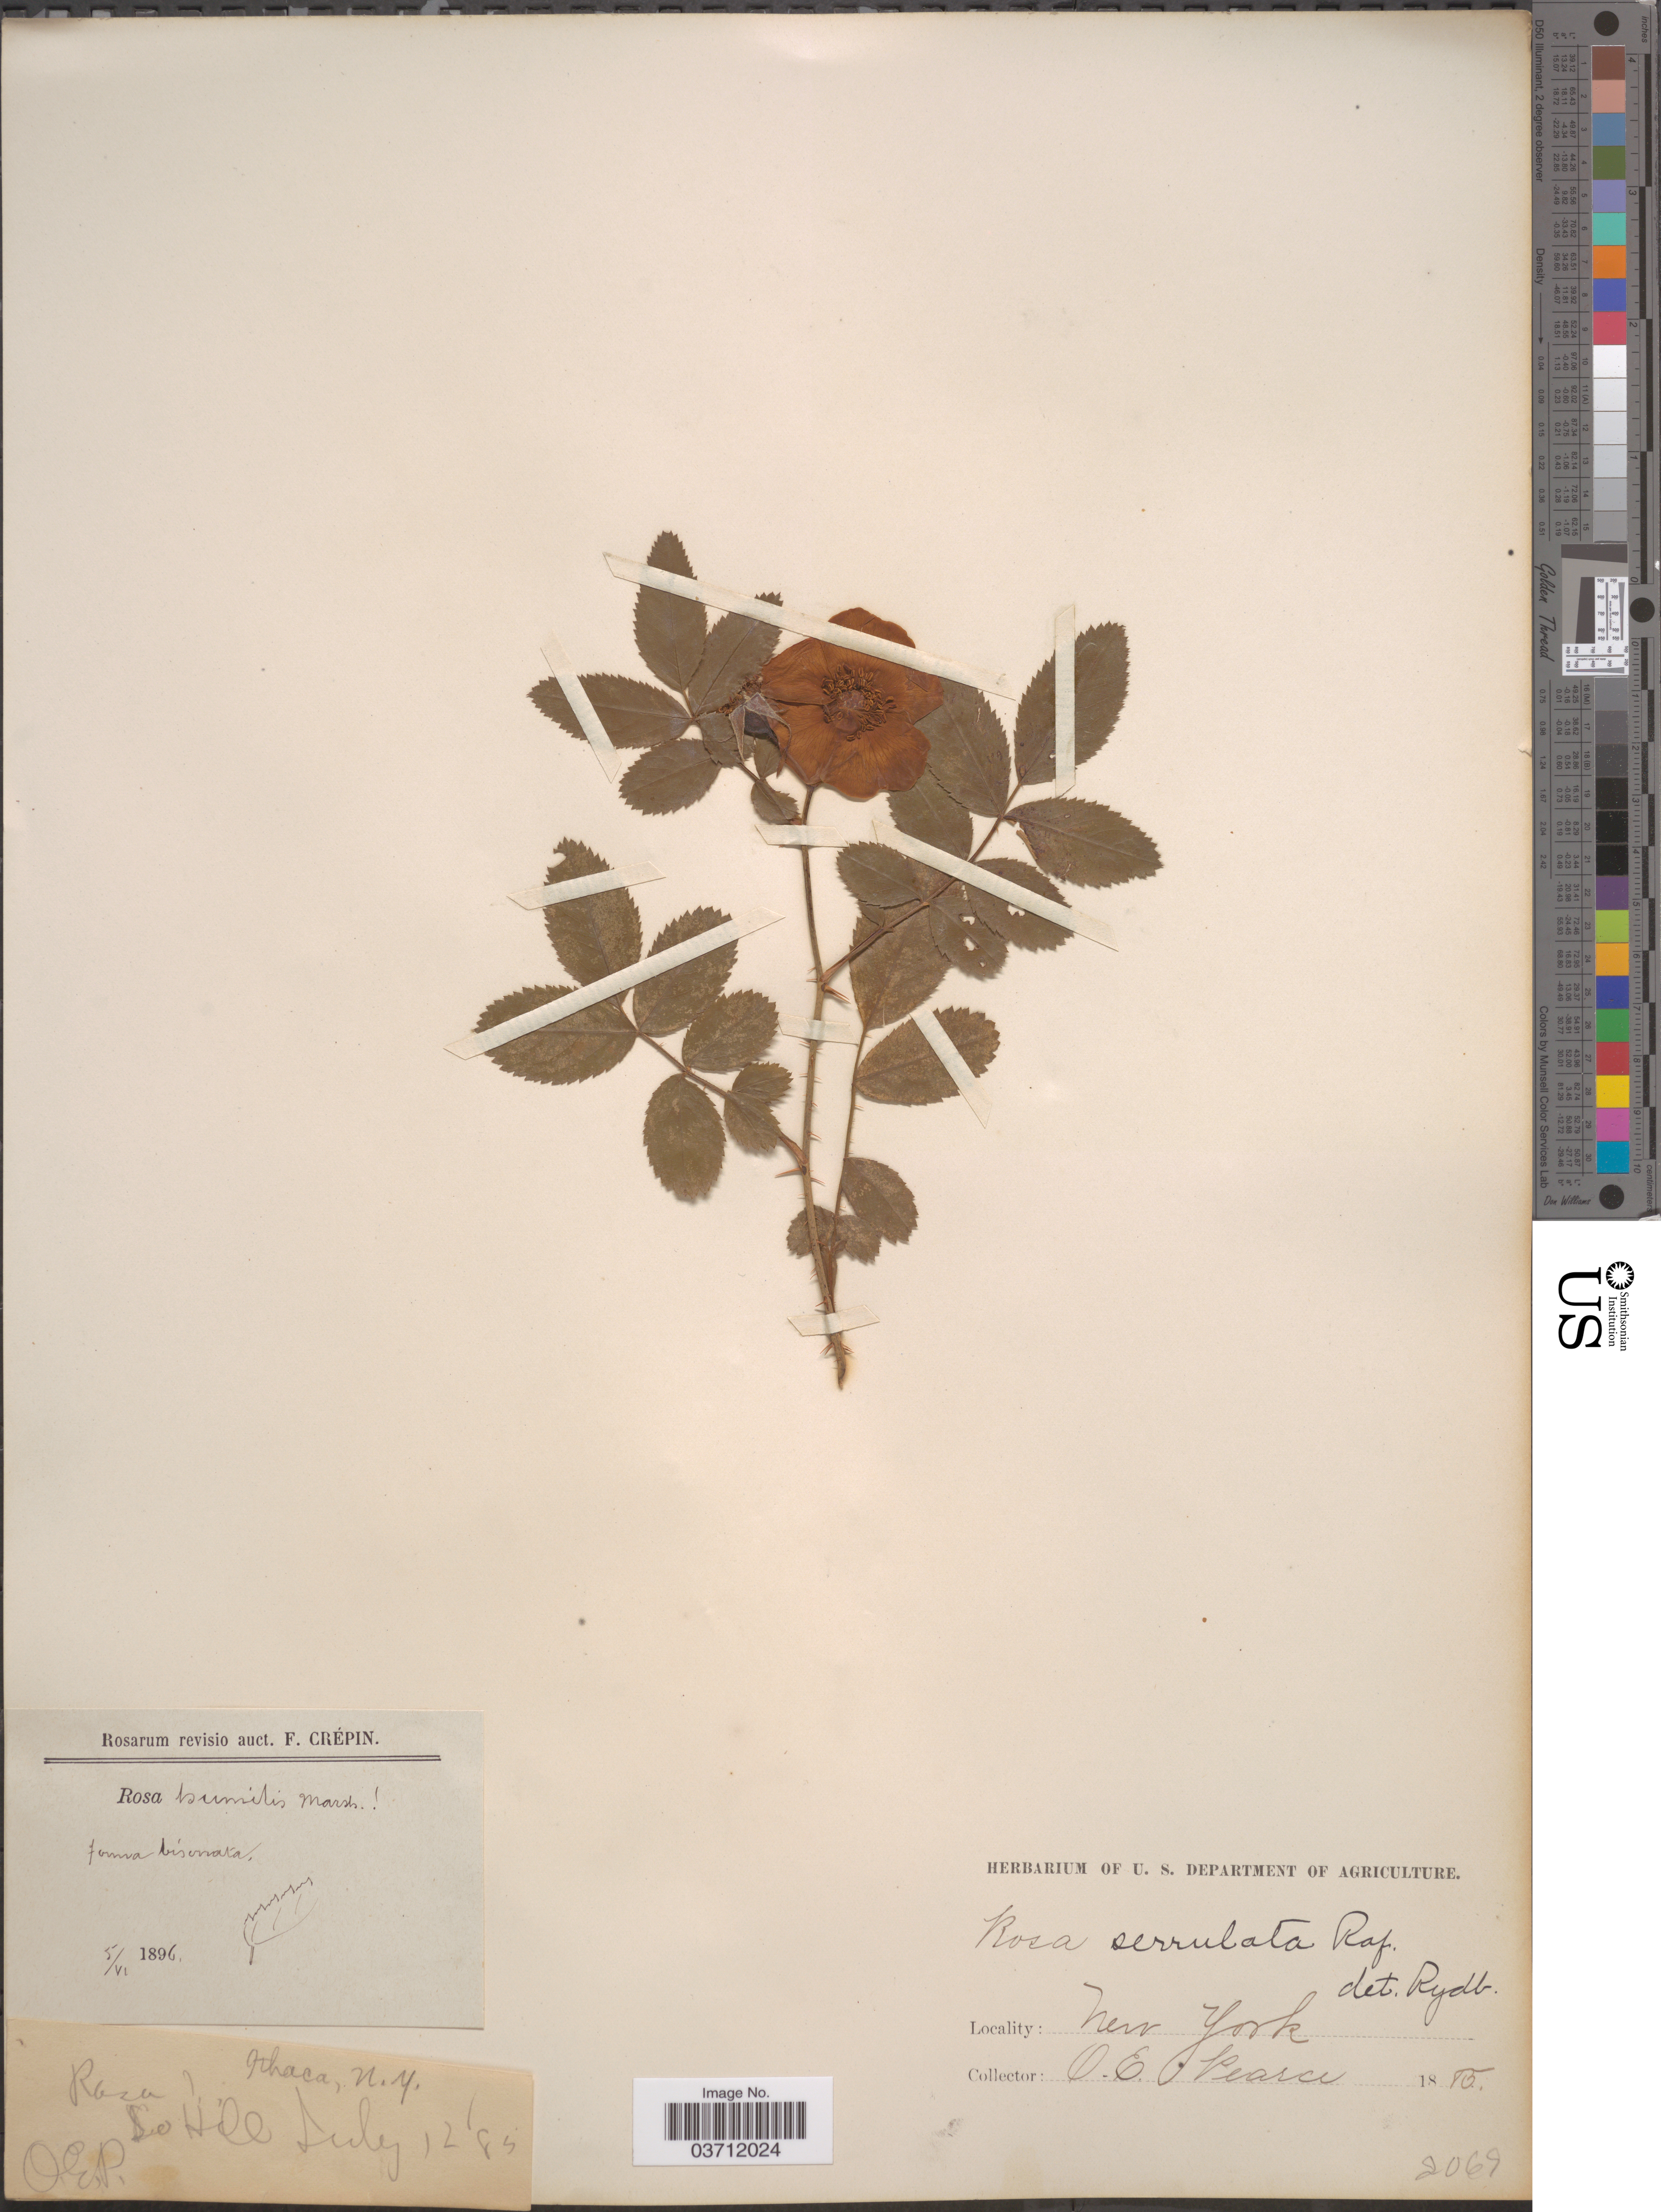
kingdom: Plantae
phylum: Tracheophyta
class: Magnoliopsida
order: Rosales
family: Rosaceae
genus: Rosa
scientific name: Rosa serrulata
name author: Raf.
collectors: O. E. Pearce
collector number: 2069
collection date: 1885-07-12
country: United States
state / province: New York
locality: Ithaca. So Hill.